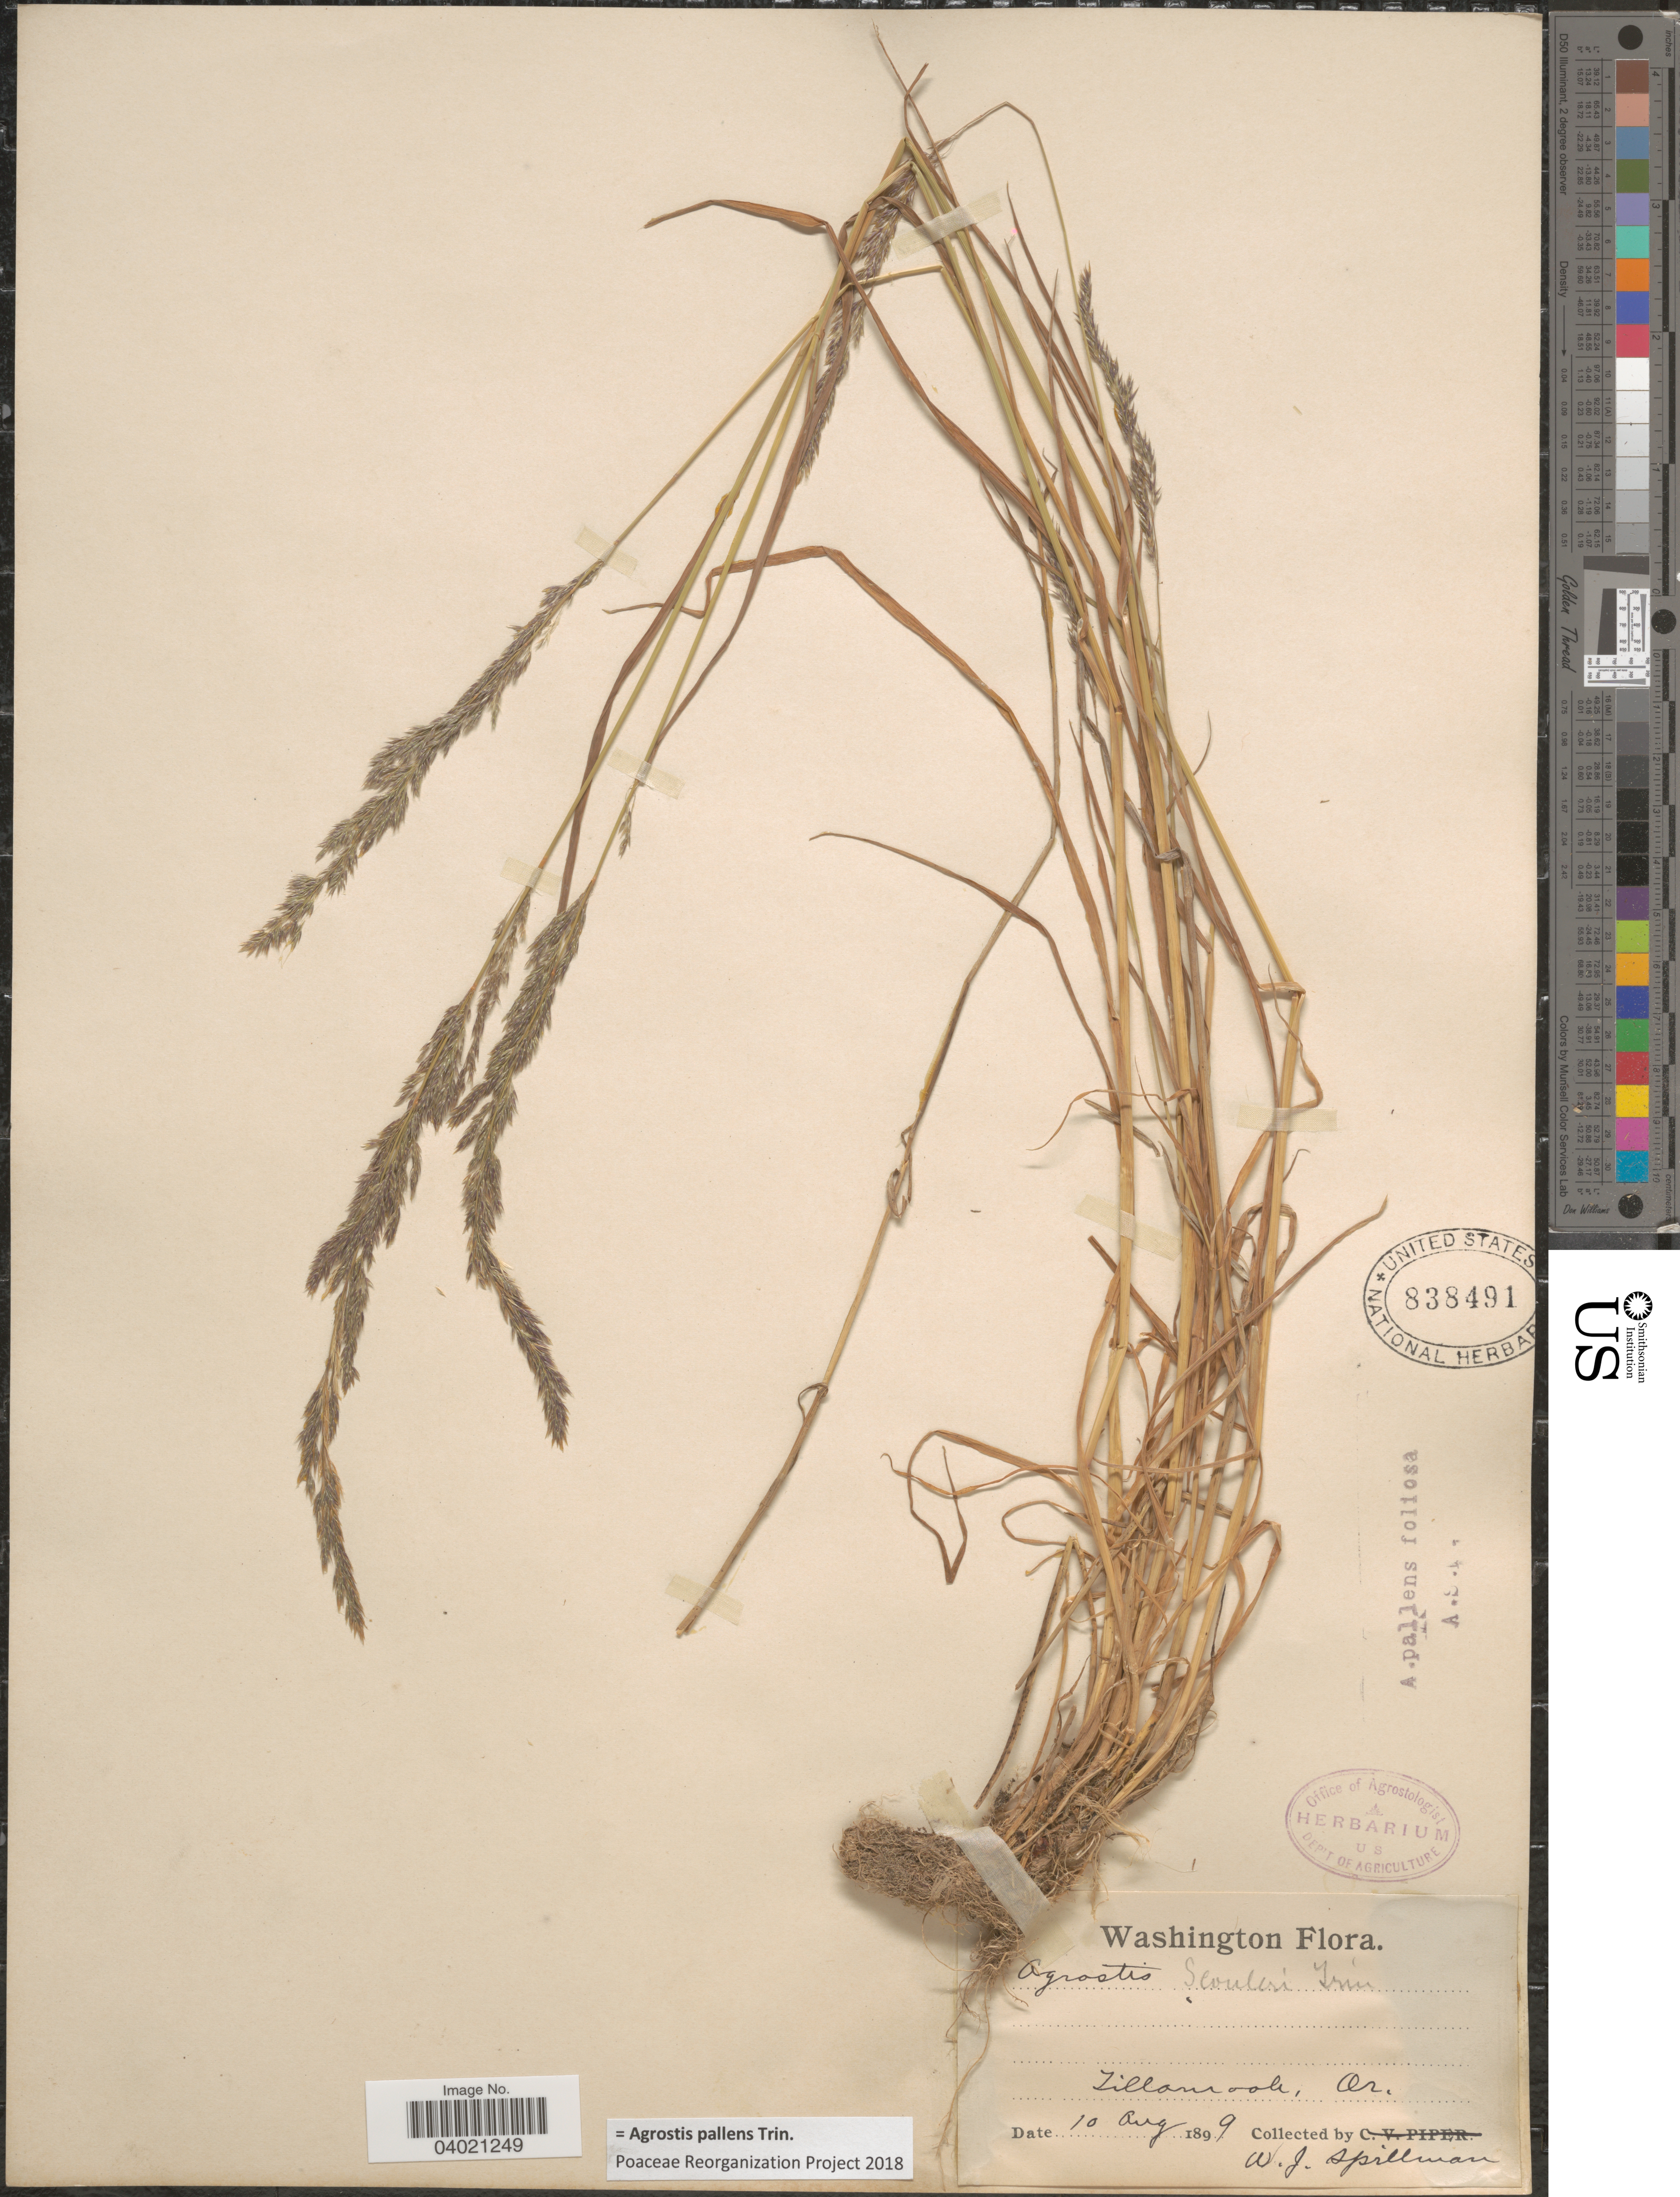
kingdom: Plantae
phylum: Tracheophyta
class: Liliopsida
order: Poales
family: Poaceae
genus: Agrostis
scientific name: Agrostis pallens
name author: Trin.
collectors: W. Spillman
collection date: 1899-08-10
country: United States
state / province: Oregon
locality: Tillomook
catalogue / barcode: US 838491